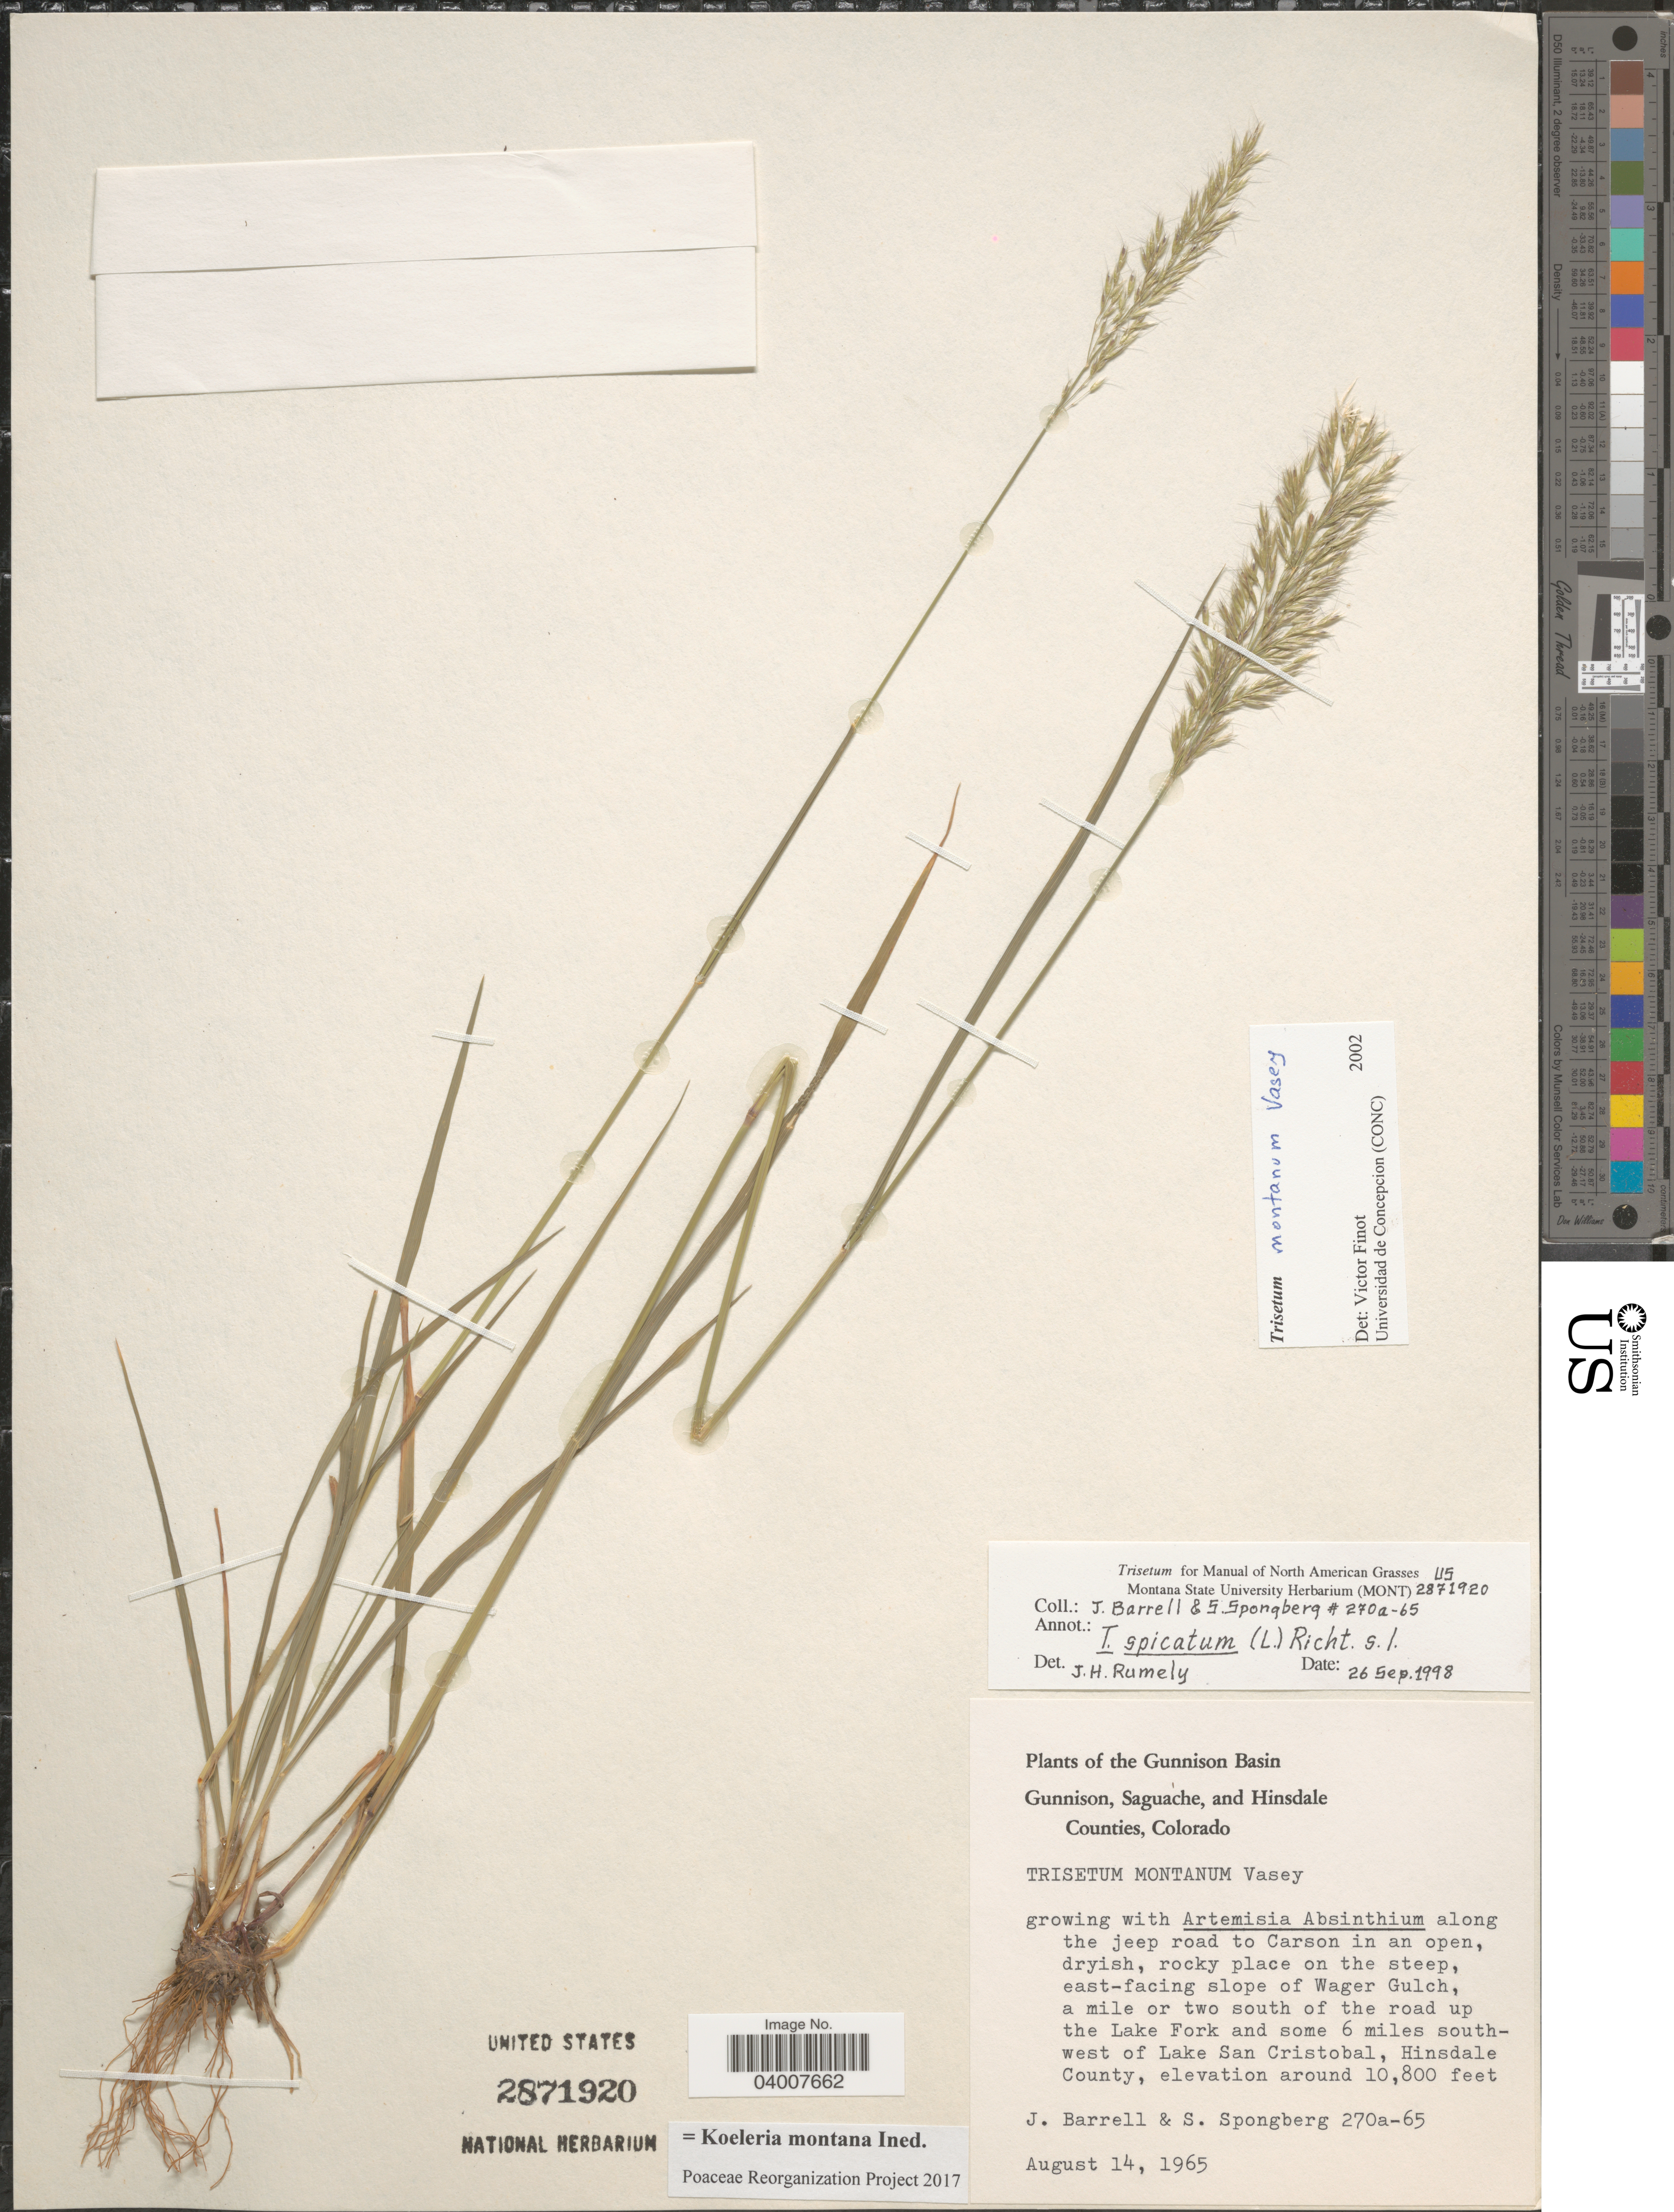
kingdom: Plantae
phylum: Tracheophyta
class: Liliopsida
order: Poales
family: Poaceae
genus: Koeleria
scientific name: Koeleria montana ined.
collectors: J. Barrell & S. A.Spongberg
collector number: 270a-65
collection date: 1965-08-14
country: United States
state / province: Colorado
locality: The Gunnison Basin. Along the jeep road to Carson in an open, dryish, rocky place on the steep, east-facing slope of Wager Gulch, a mile or two south of the road up the Lake Fork and some 6 miles south-west of Lake San Cristobal, Hinsdale County.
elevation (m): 3292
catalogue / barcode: US 2871920